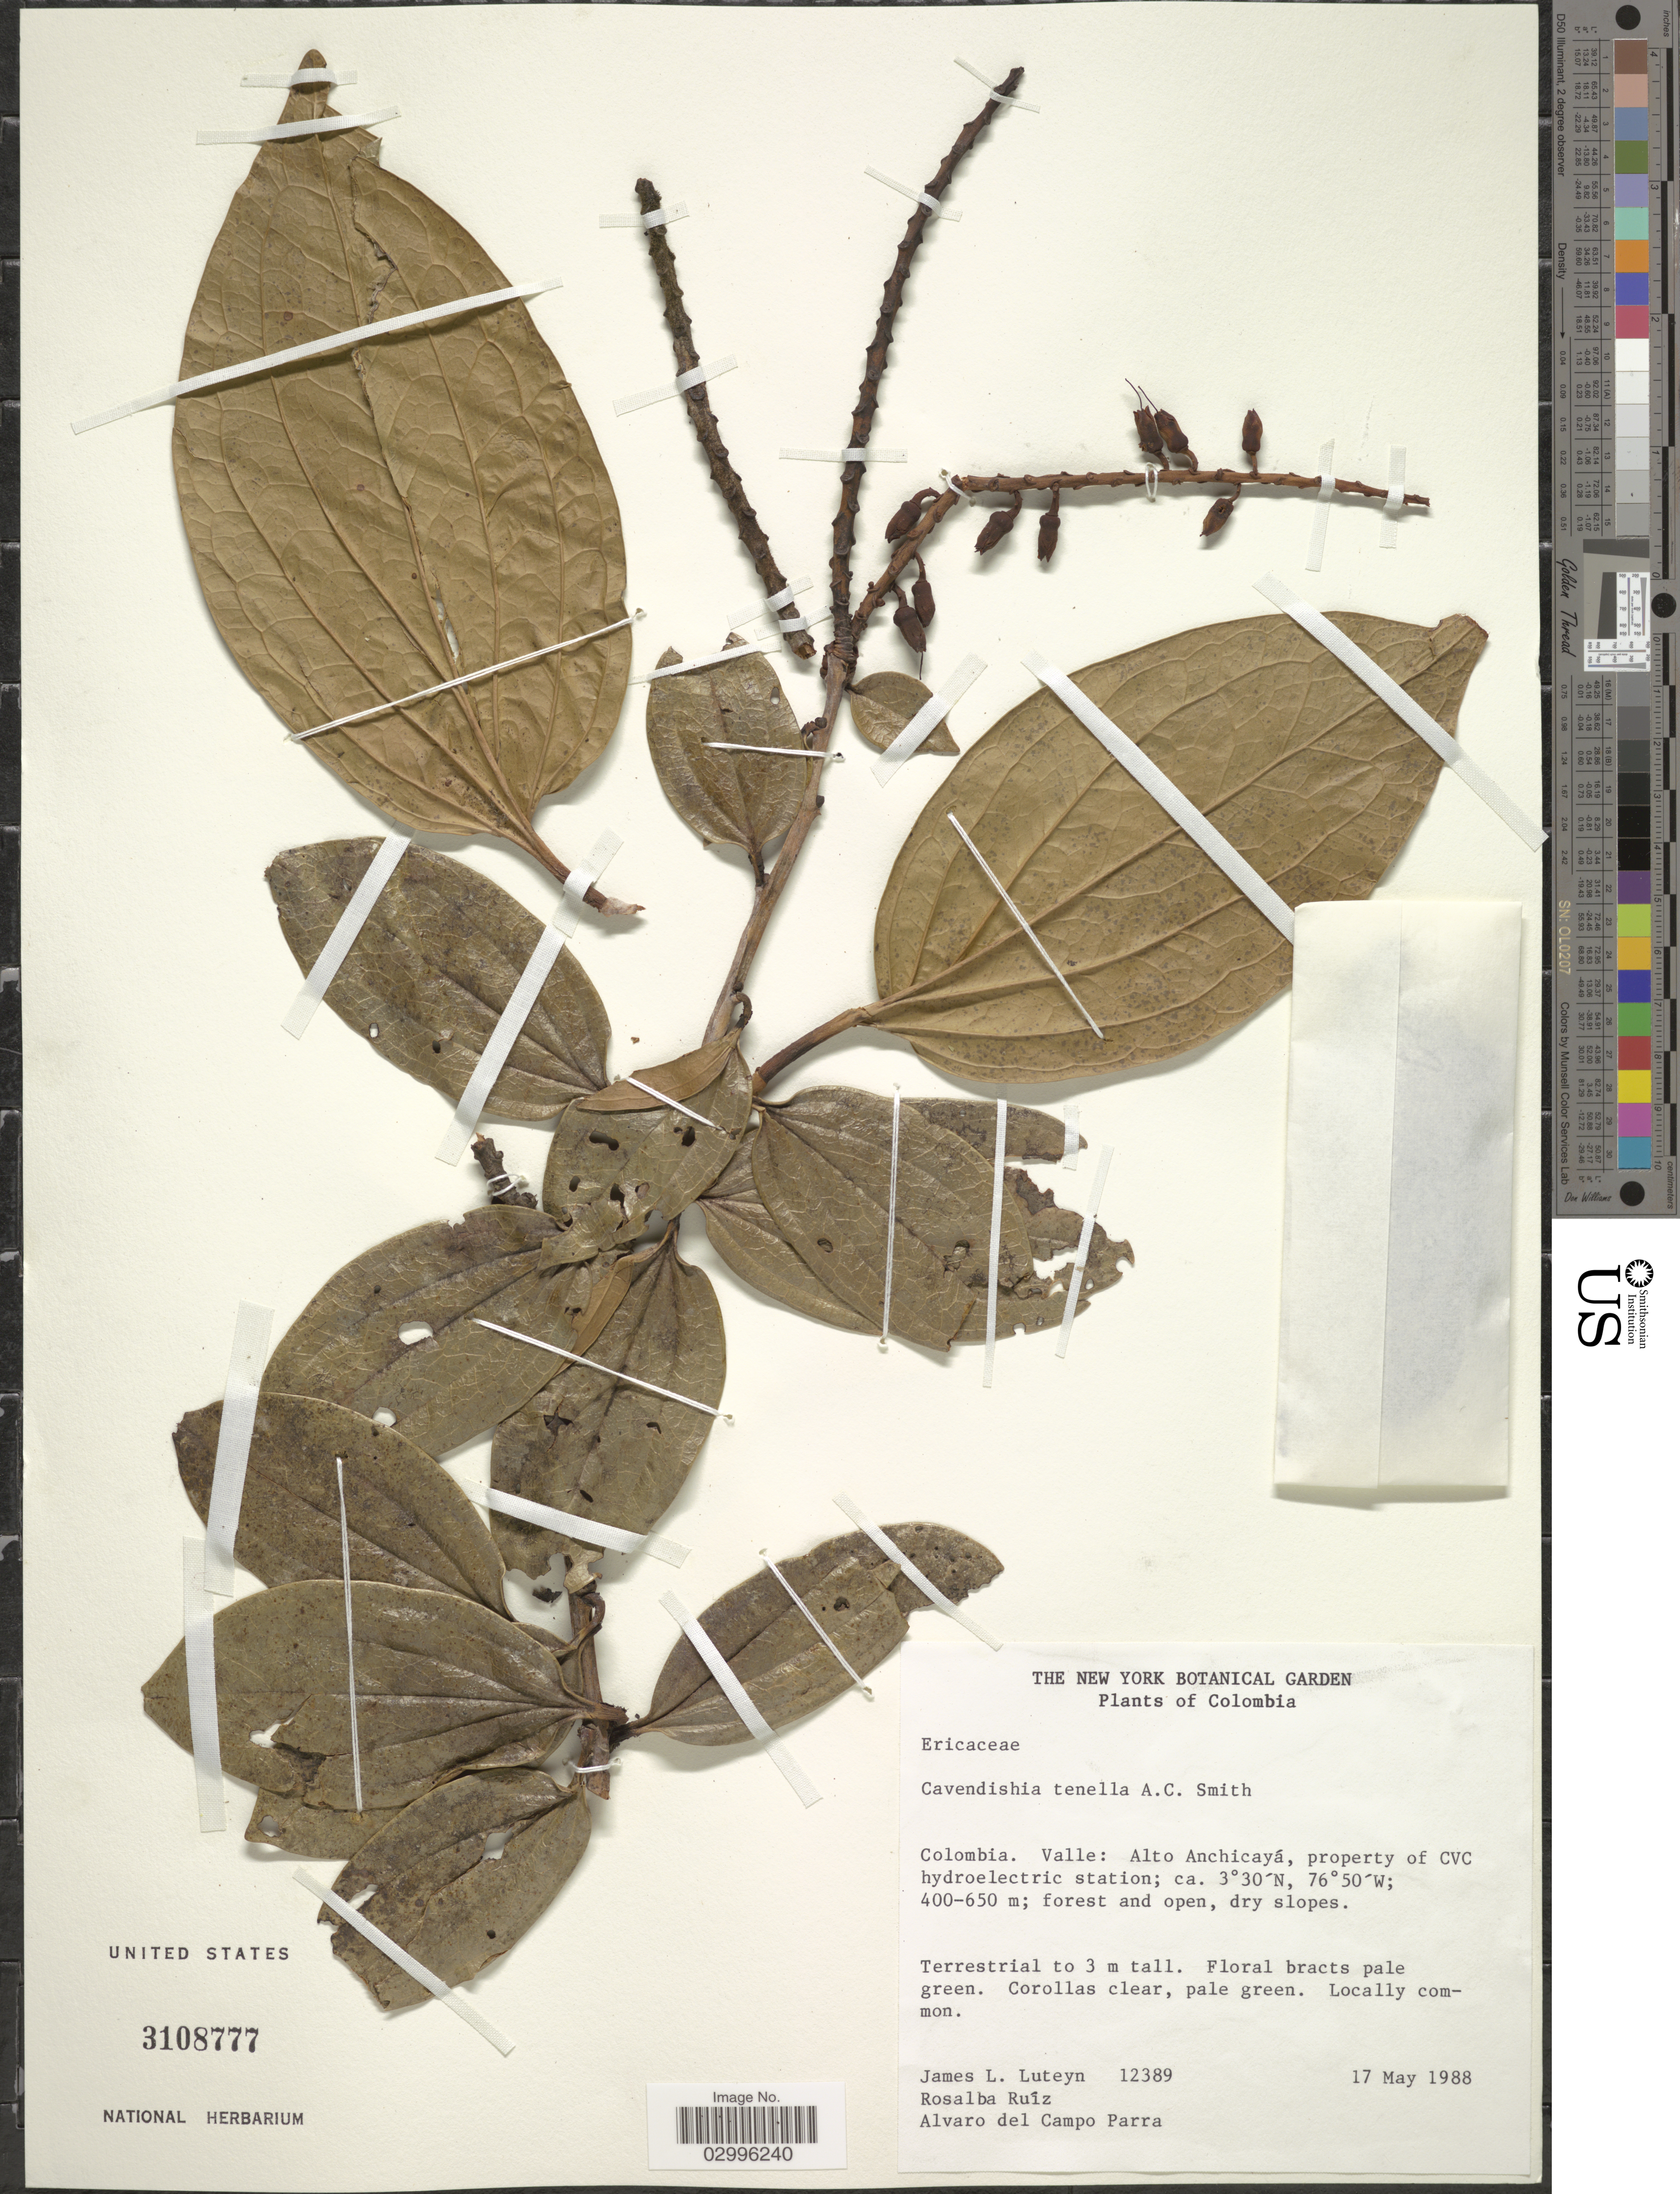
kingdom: Plantae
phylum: Tracheophyta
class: Magnoliopsida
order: Ericales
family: Ericaceae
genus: Cavendishia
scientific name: Cavendishia tenella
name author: A.C. Sm.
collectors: J. L. Luteyn, R. Ruiz & A. Campo-Parra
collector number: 12389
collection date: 1988-05-17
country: Colombia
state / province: Valle del Cauca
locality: Valle: Alto Anchicayá, property of CVC hydroelectric station.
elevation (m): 400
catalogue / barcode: US 3108777